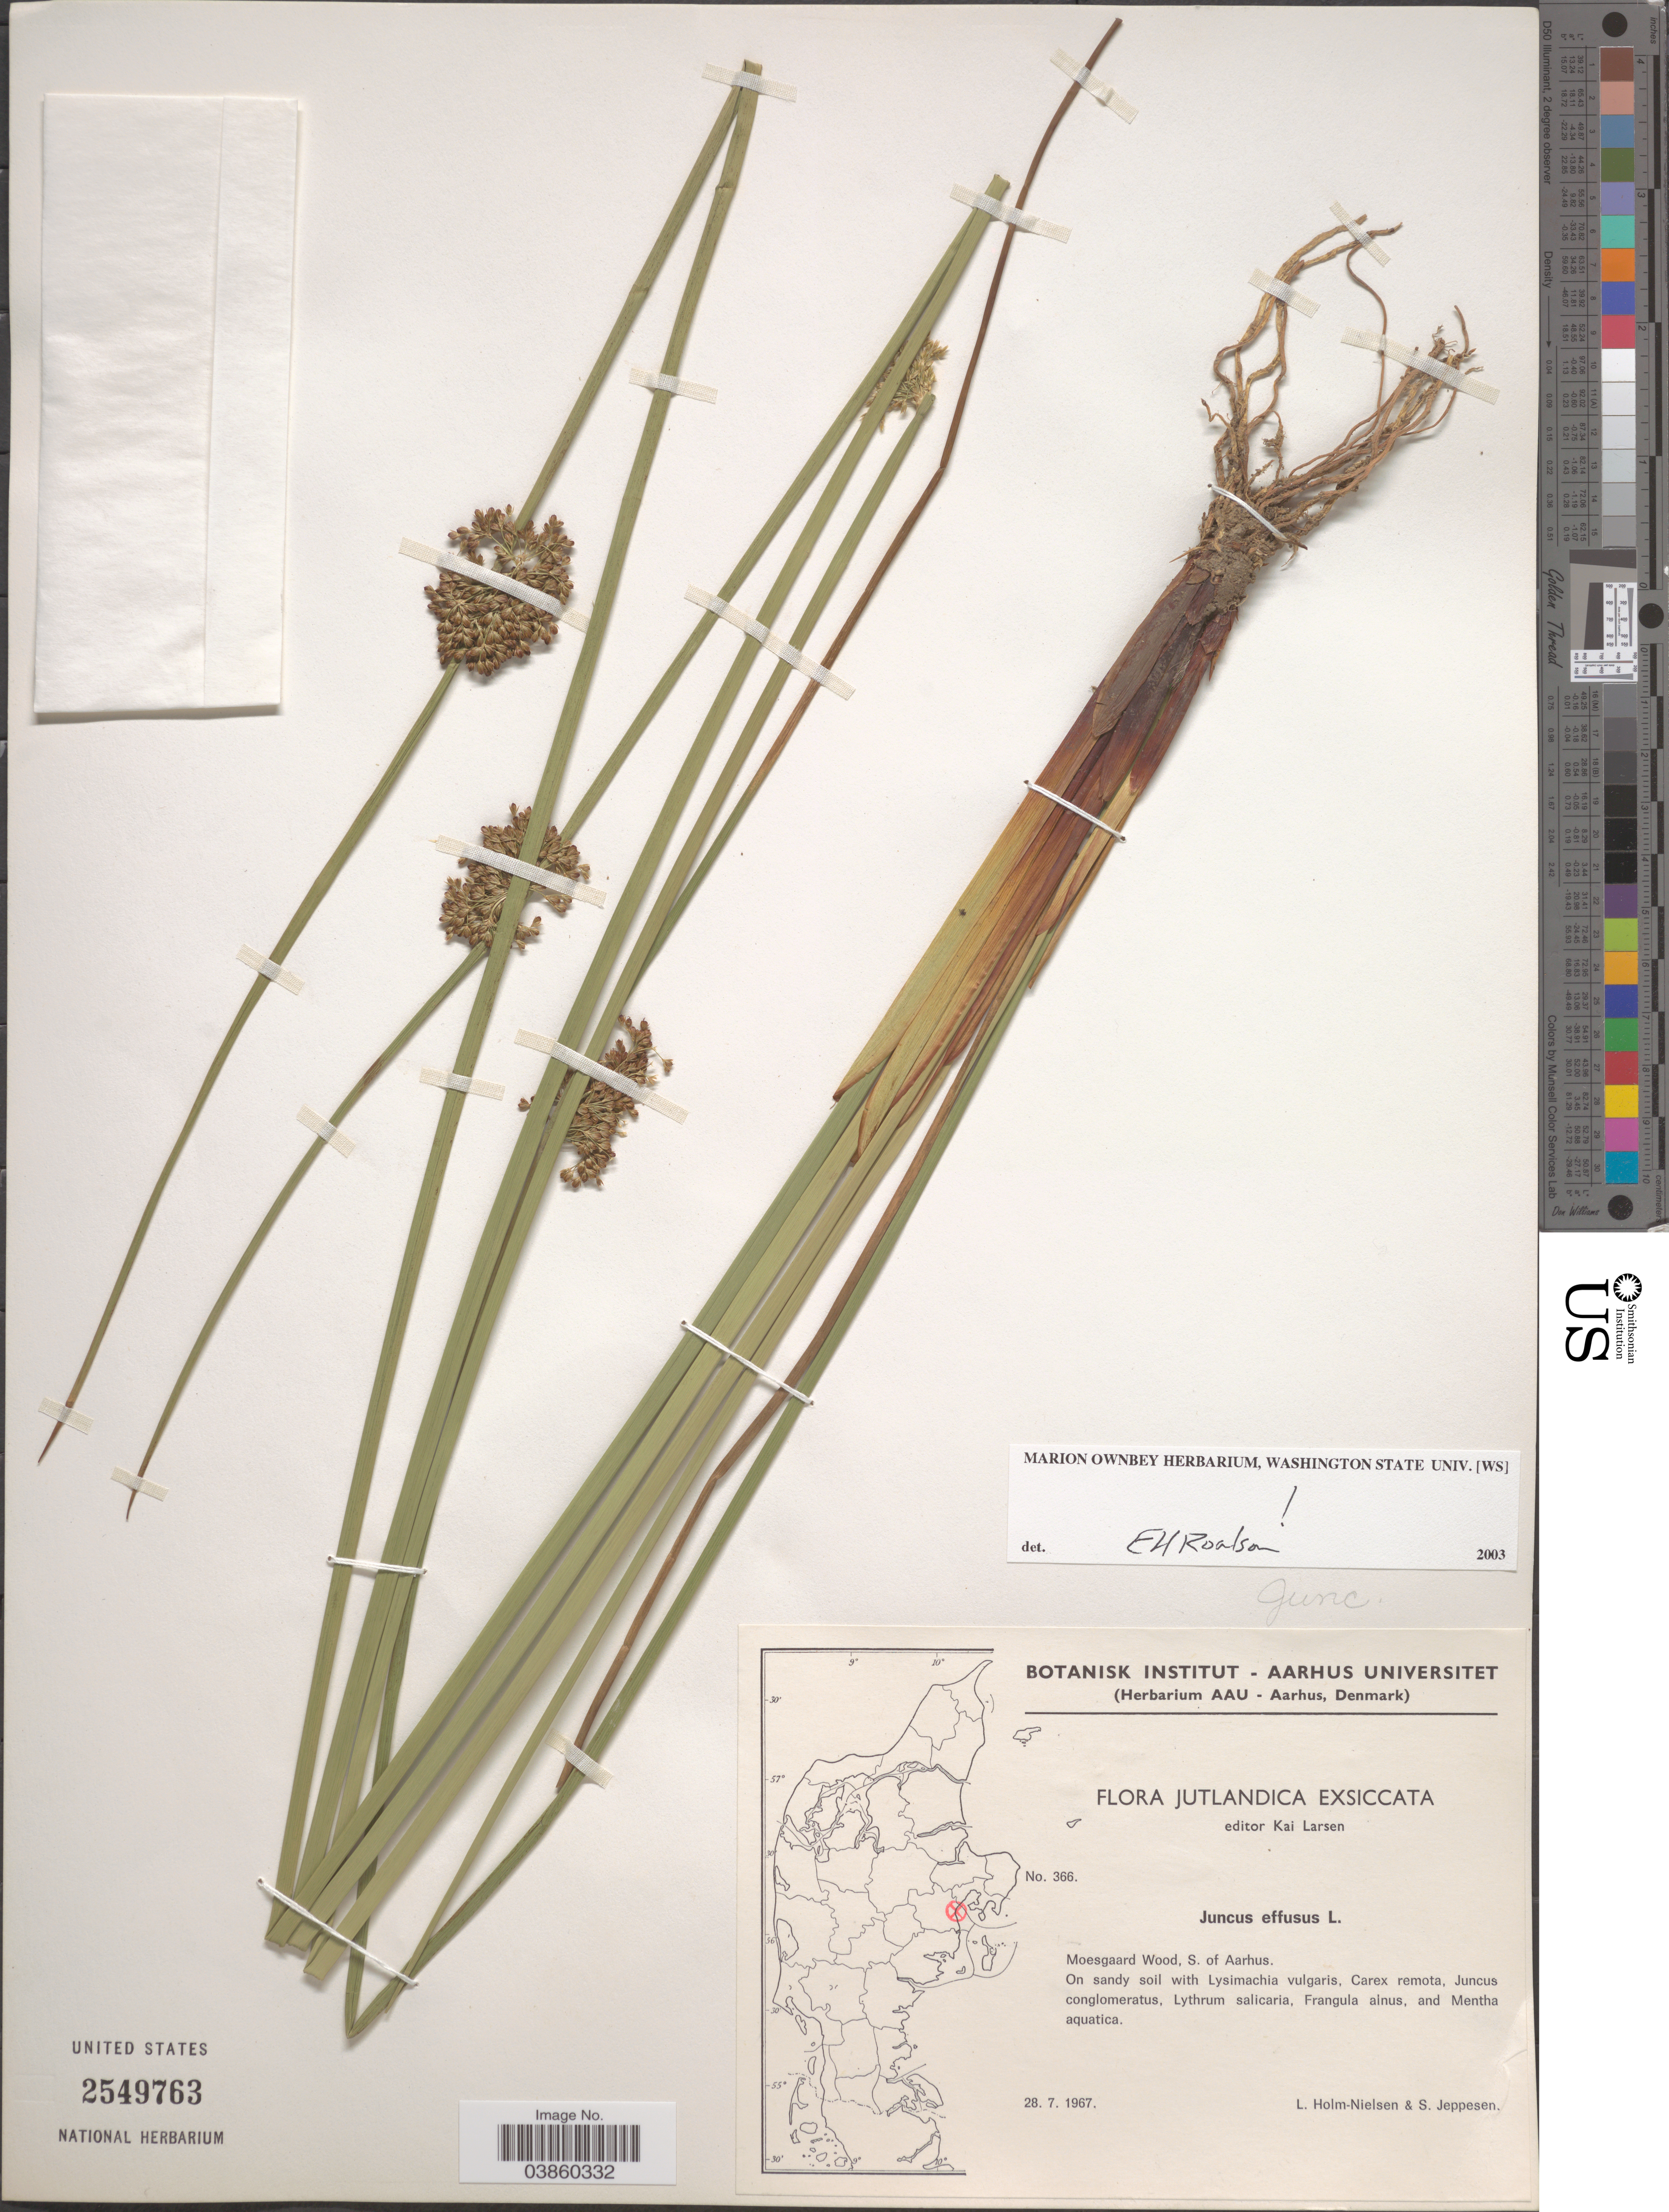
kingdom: Plantae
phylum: Tracheophyta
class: Liliopsida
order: Poales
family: Juncaceae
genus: Juncus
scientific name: Juncus effusus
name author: L.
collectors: L. Holm-Nielsen & S. Jeppesen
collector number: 366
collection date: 1967-07-28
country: Denmark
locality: Jutlandica. Moesgaard Wood, S. of Aarhus.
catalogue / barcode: US 2549763